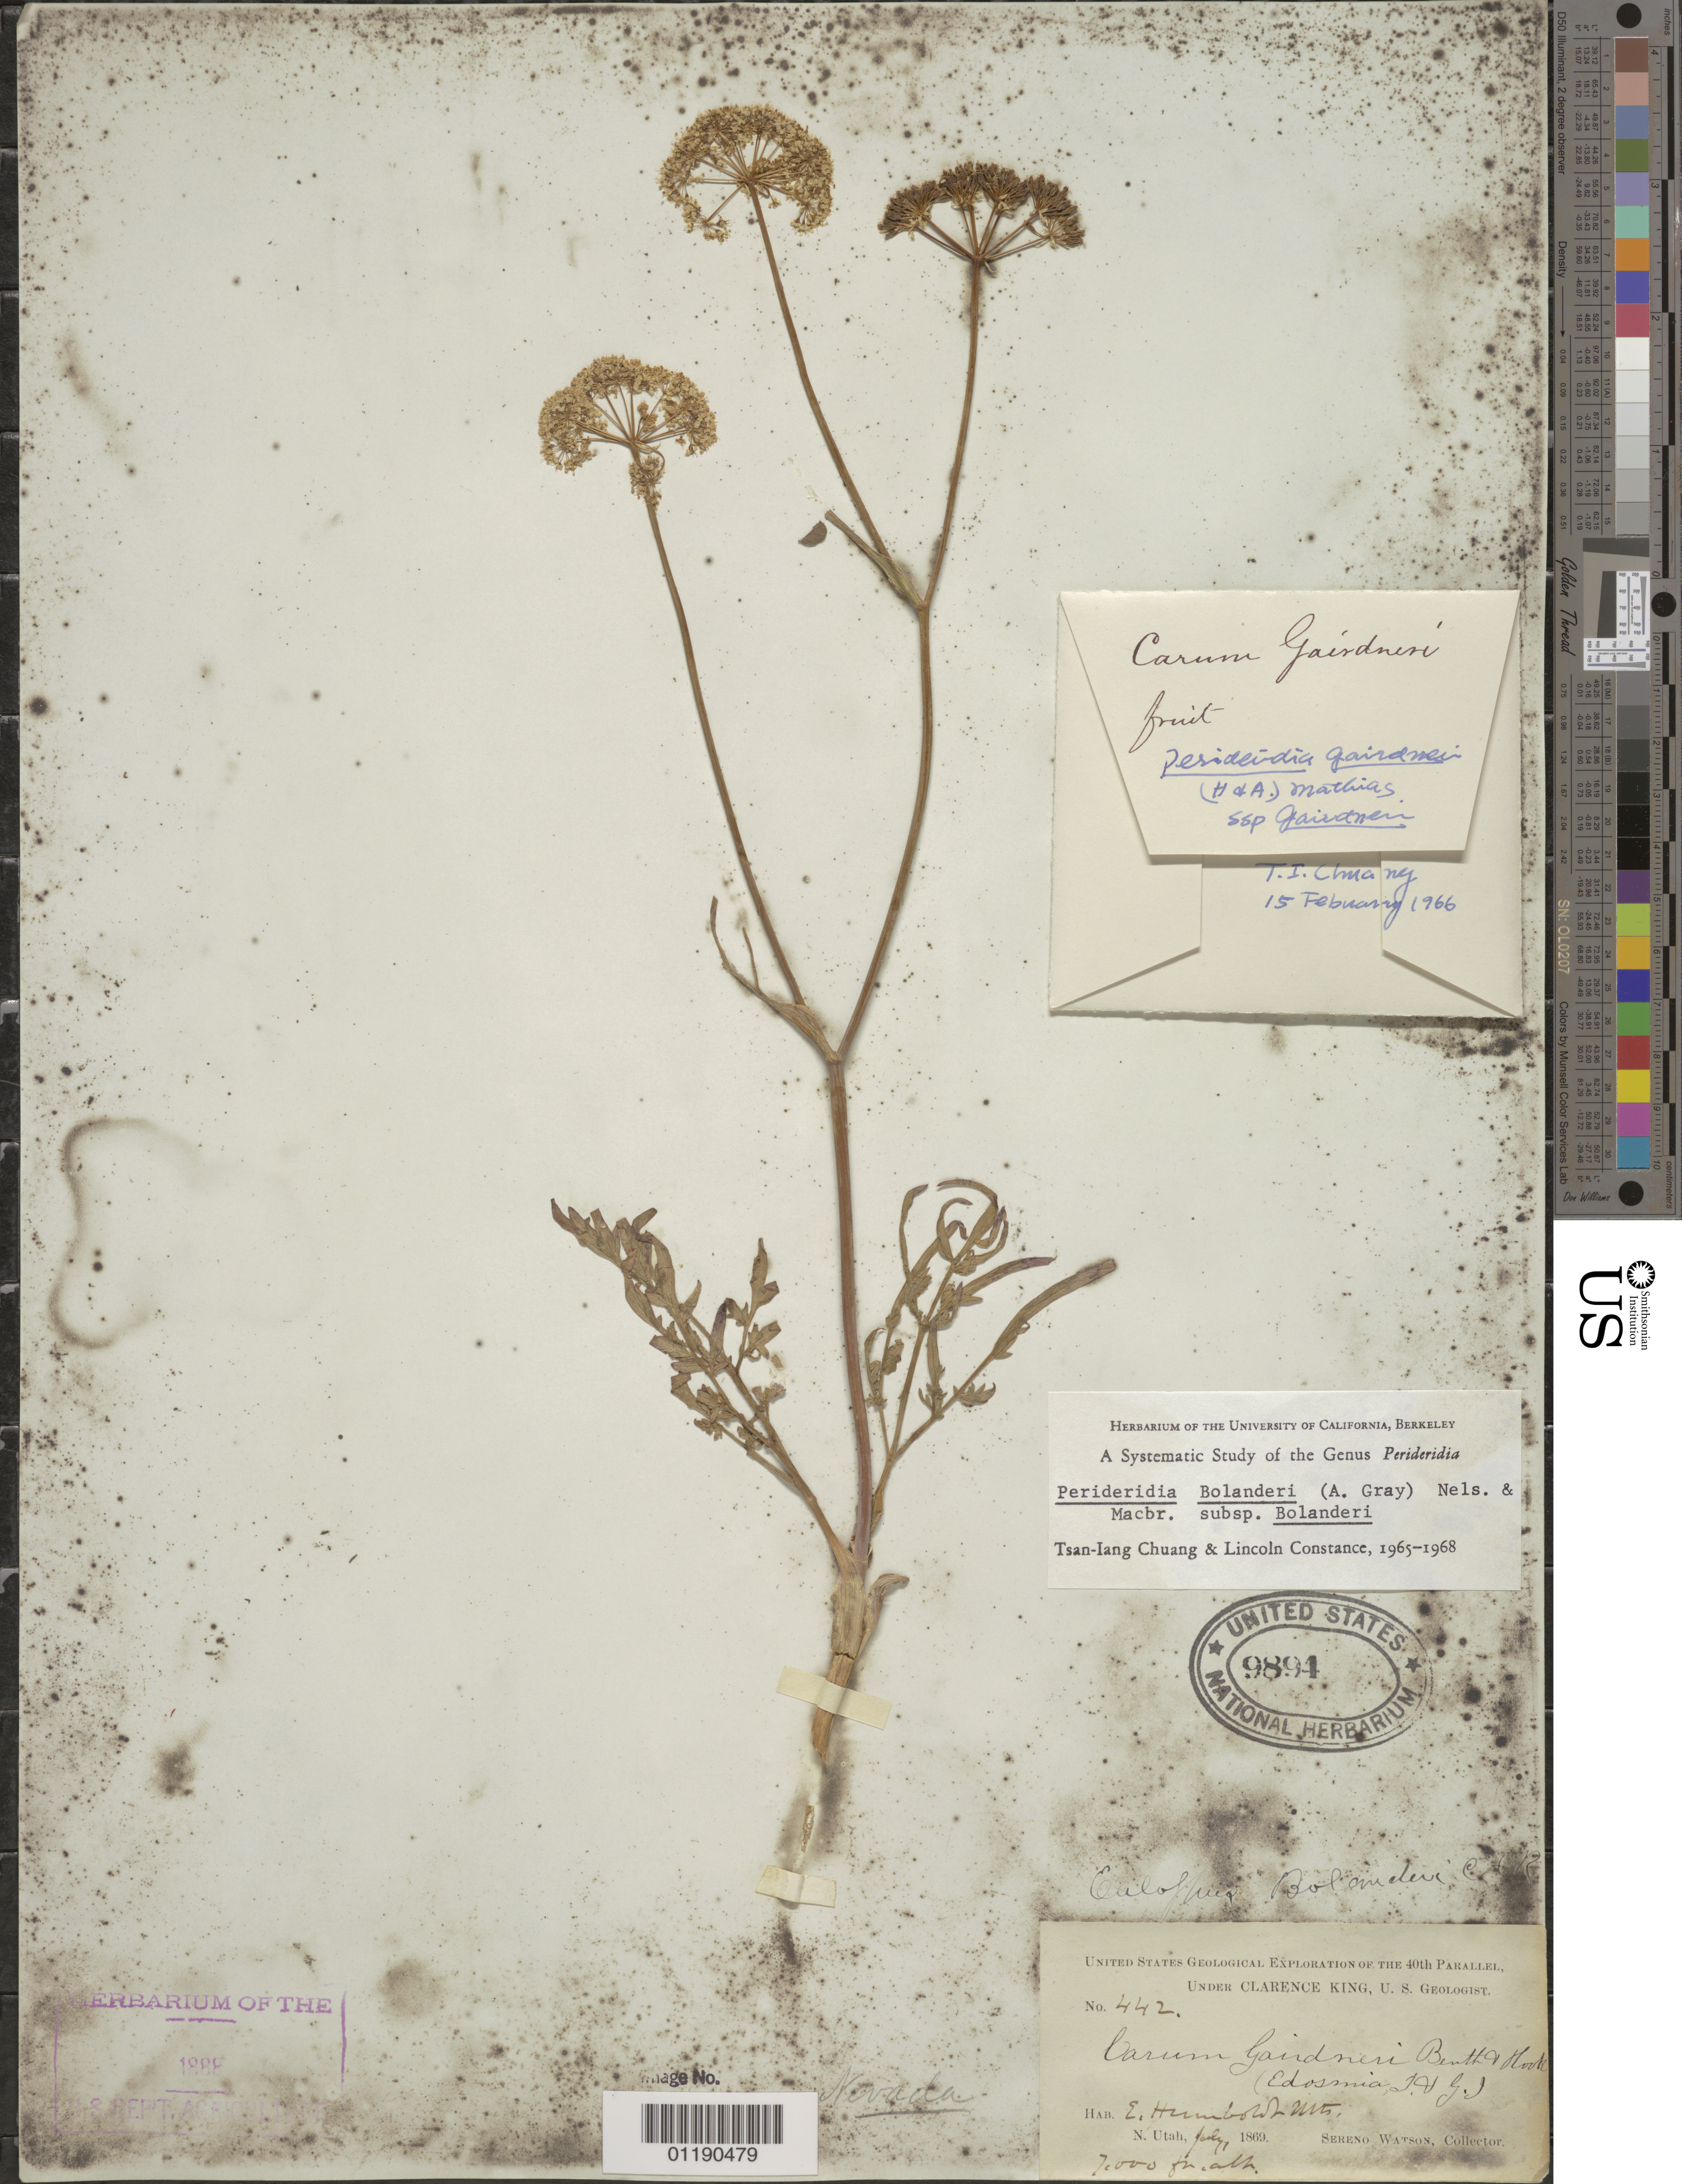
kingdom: Plantae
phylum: Tracheophyta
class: Magnoliopsida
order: Apiales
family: Apiaceae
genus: Perideridia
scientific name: Perideridia bolanderi subsp. bolanderi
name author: (A. Gray) A. Nelson & J.F. Macbr.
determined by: Chuang, T. I.; Constance, L.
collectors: S. Watson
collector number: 442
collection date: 1869-07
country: United States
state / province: Nevada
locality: E. Humboldt Mts, [N. Utah]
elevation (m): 2134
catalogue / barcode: US 9894